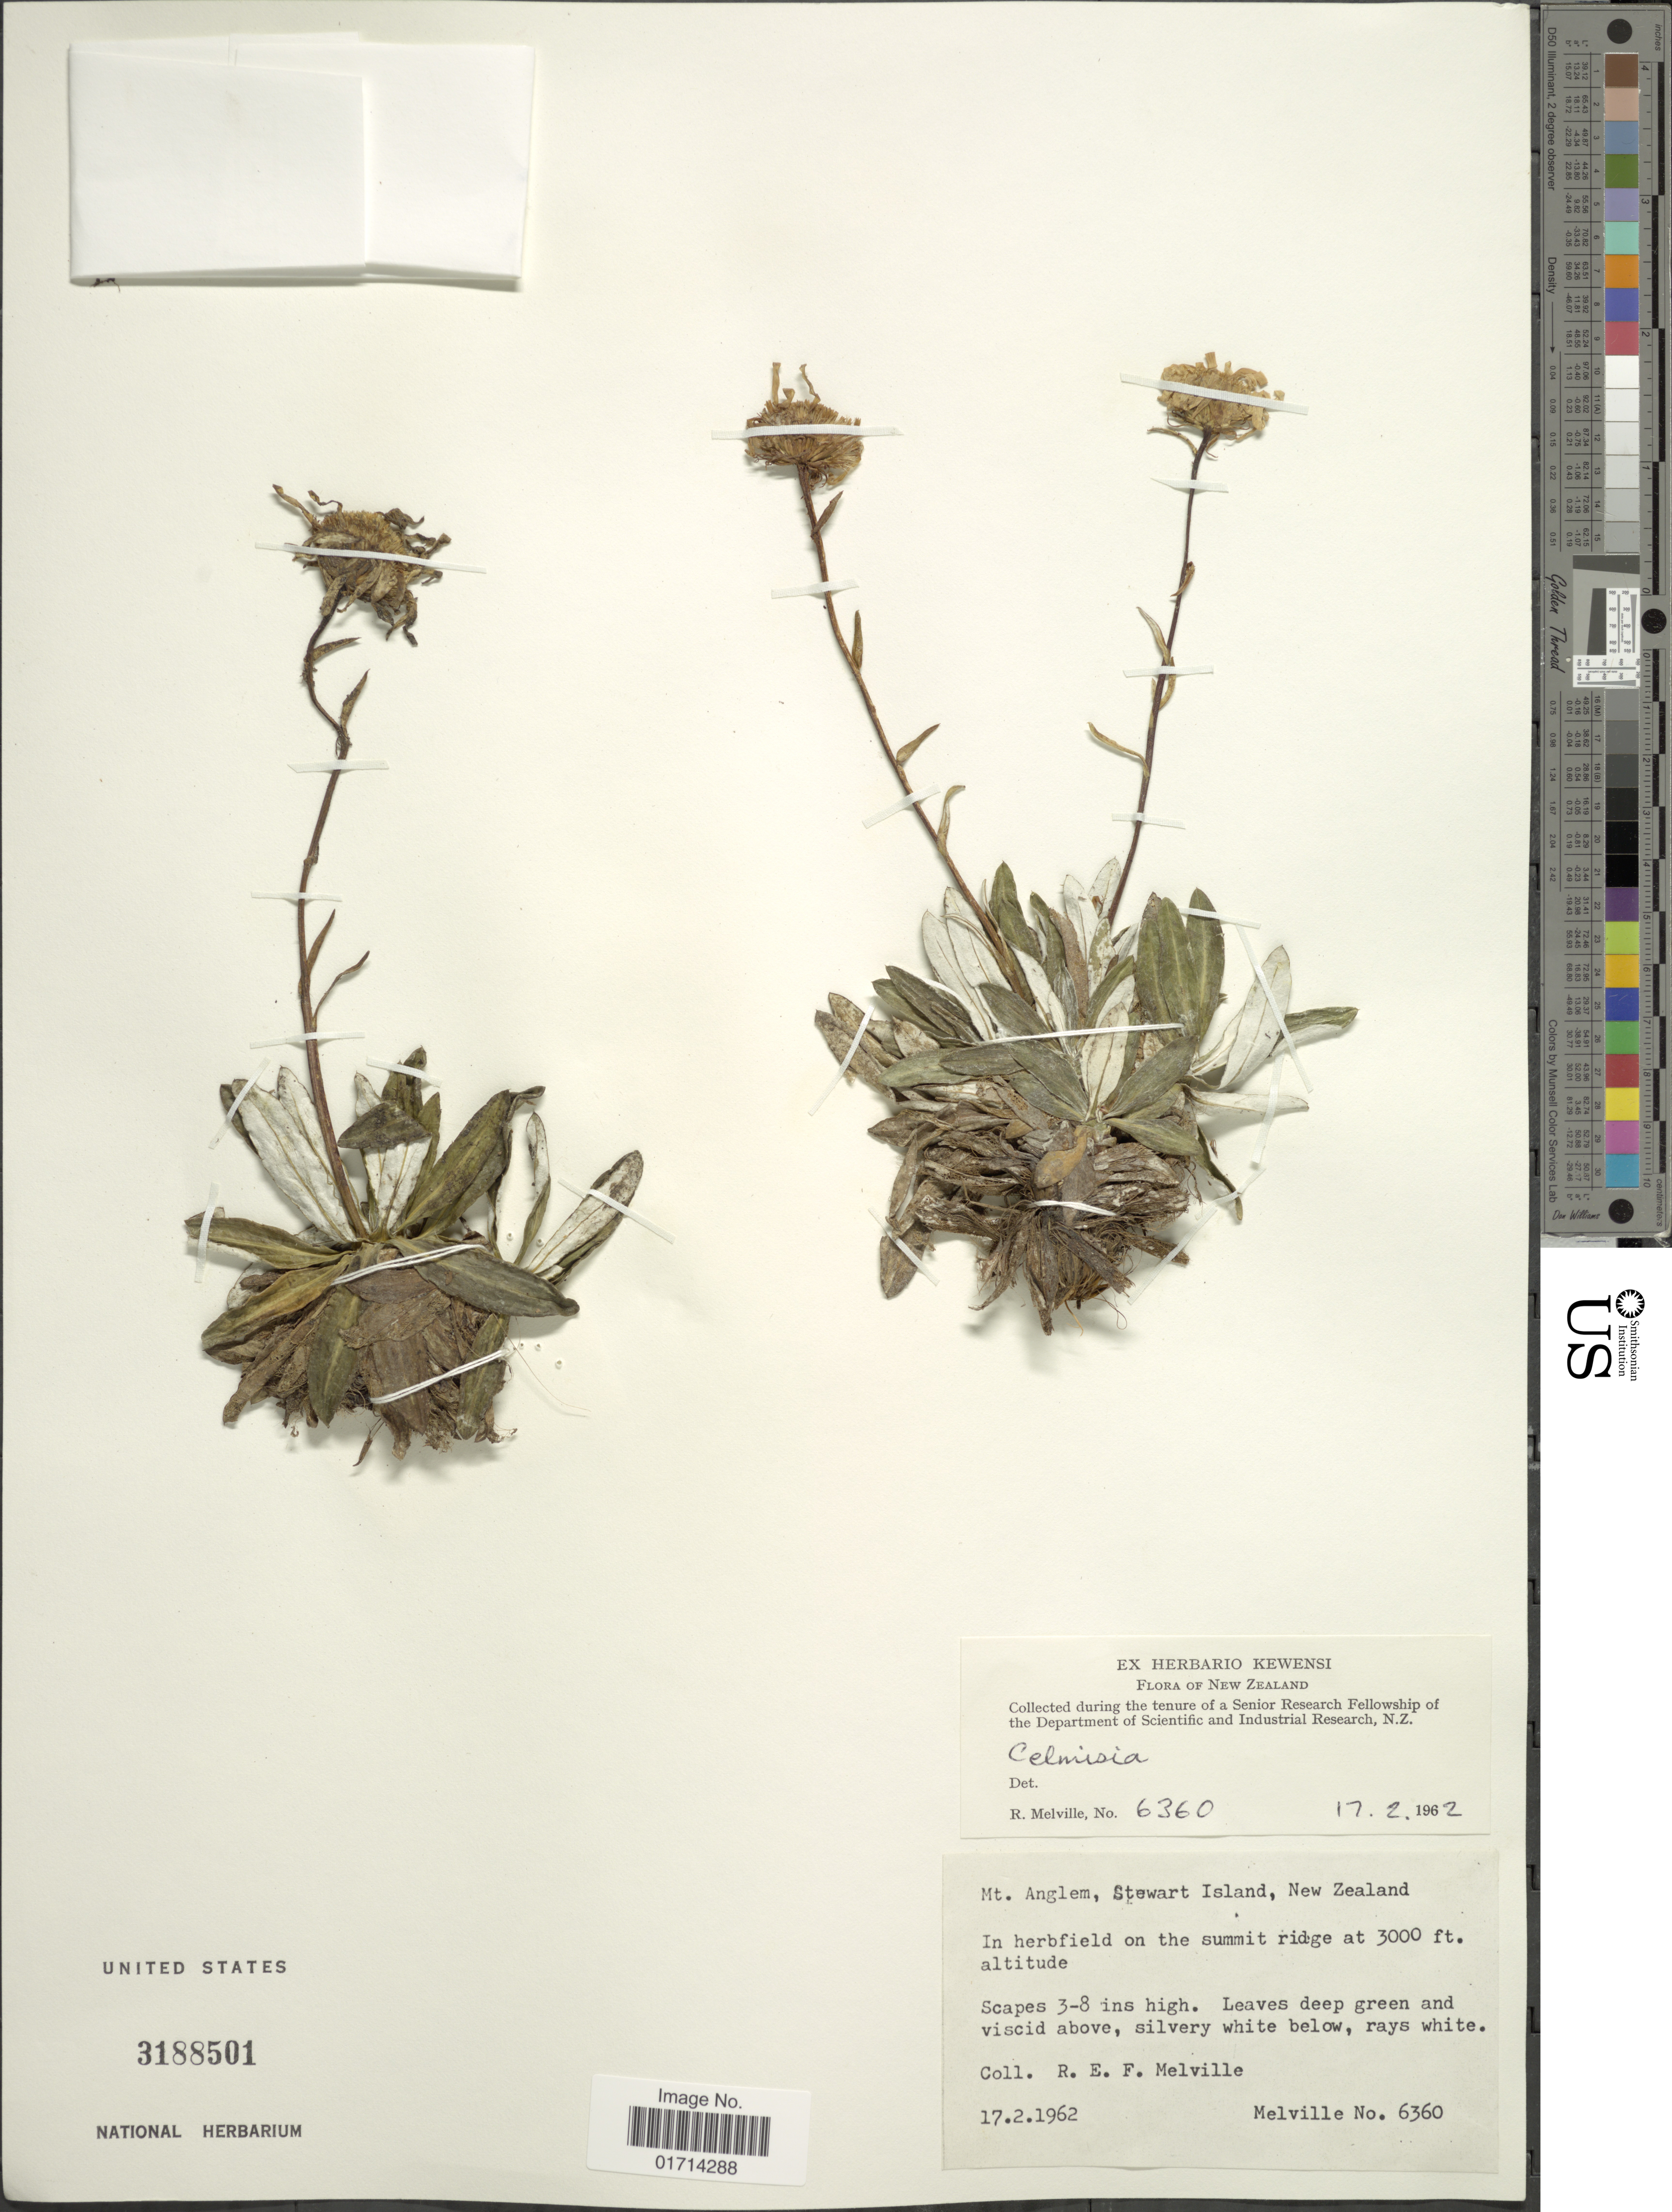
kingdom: Plantae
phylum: Tracheophyta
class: Magnoliopsida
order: Asterales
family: Asteraceae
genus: Celmisia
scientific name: Celmisia sp.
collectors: R. Melville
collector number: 6360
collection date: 1962-02-17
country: New Zealand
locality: Mt. Anglem, Stewart Island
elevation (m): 914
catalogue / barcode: US 3188501